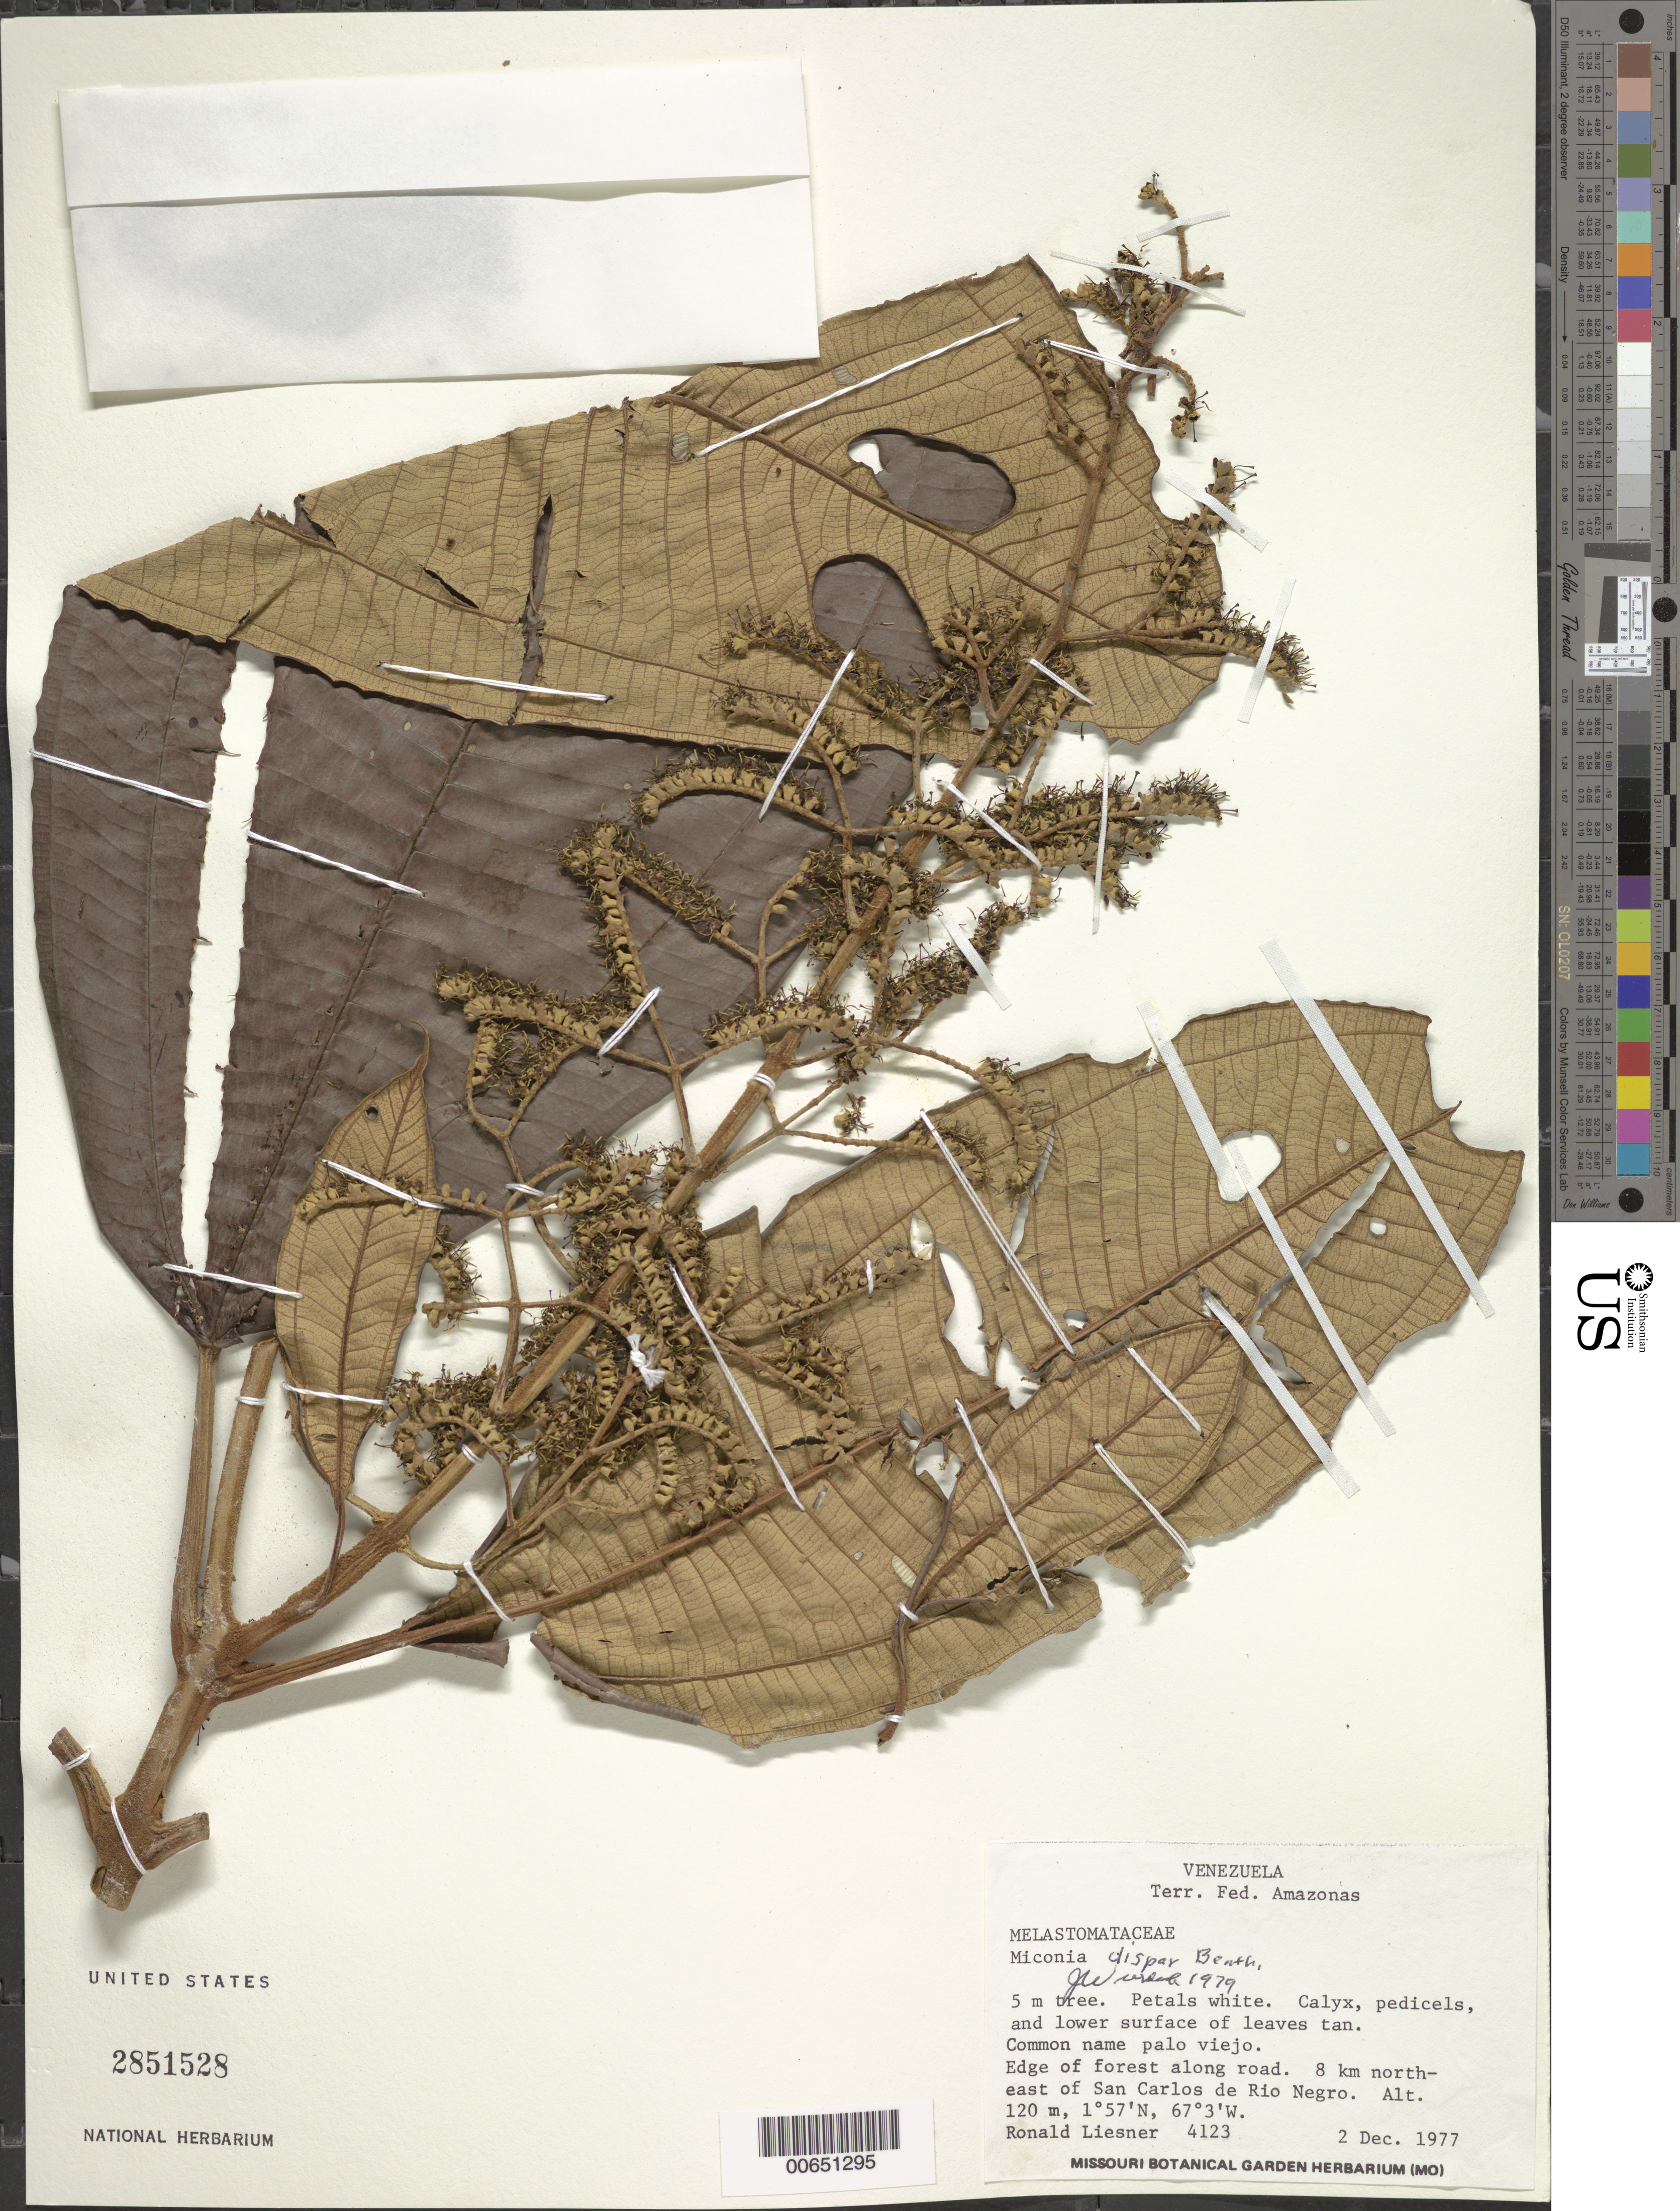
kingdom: Plantae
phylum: Tracheophyta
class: Magnoliopsida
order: Myrtales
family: Melastomataceae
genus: Miconia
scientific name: Miconia dispar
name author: Benth.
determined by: Wurdack, John J., (US), US (UNITED STATES)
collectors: R. L. Liesner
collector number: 4123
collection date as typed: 2-Dec-77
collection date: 1977-12-02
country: Venezuela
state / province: Amazonas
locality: San Carlos de Río Negro, 8 km NE of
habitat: Edge of forest along road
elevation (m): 120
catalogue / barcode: US 2851628